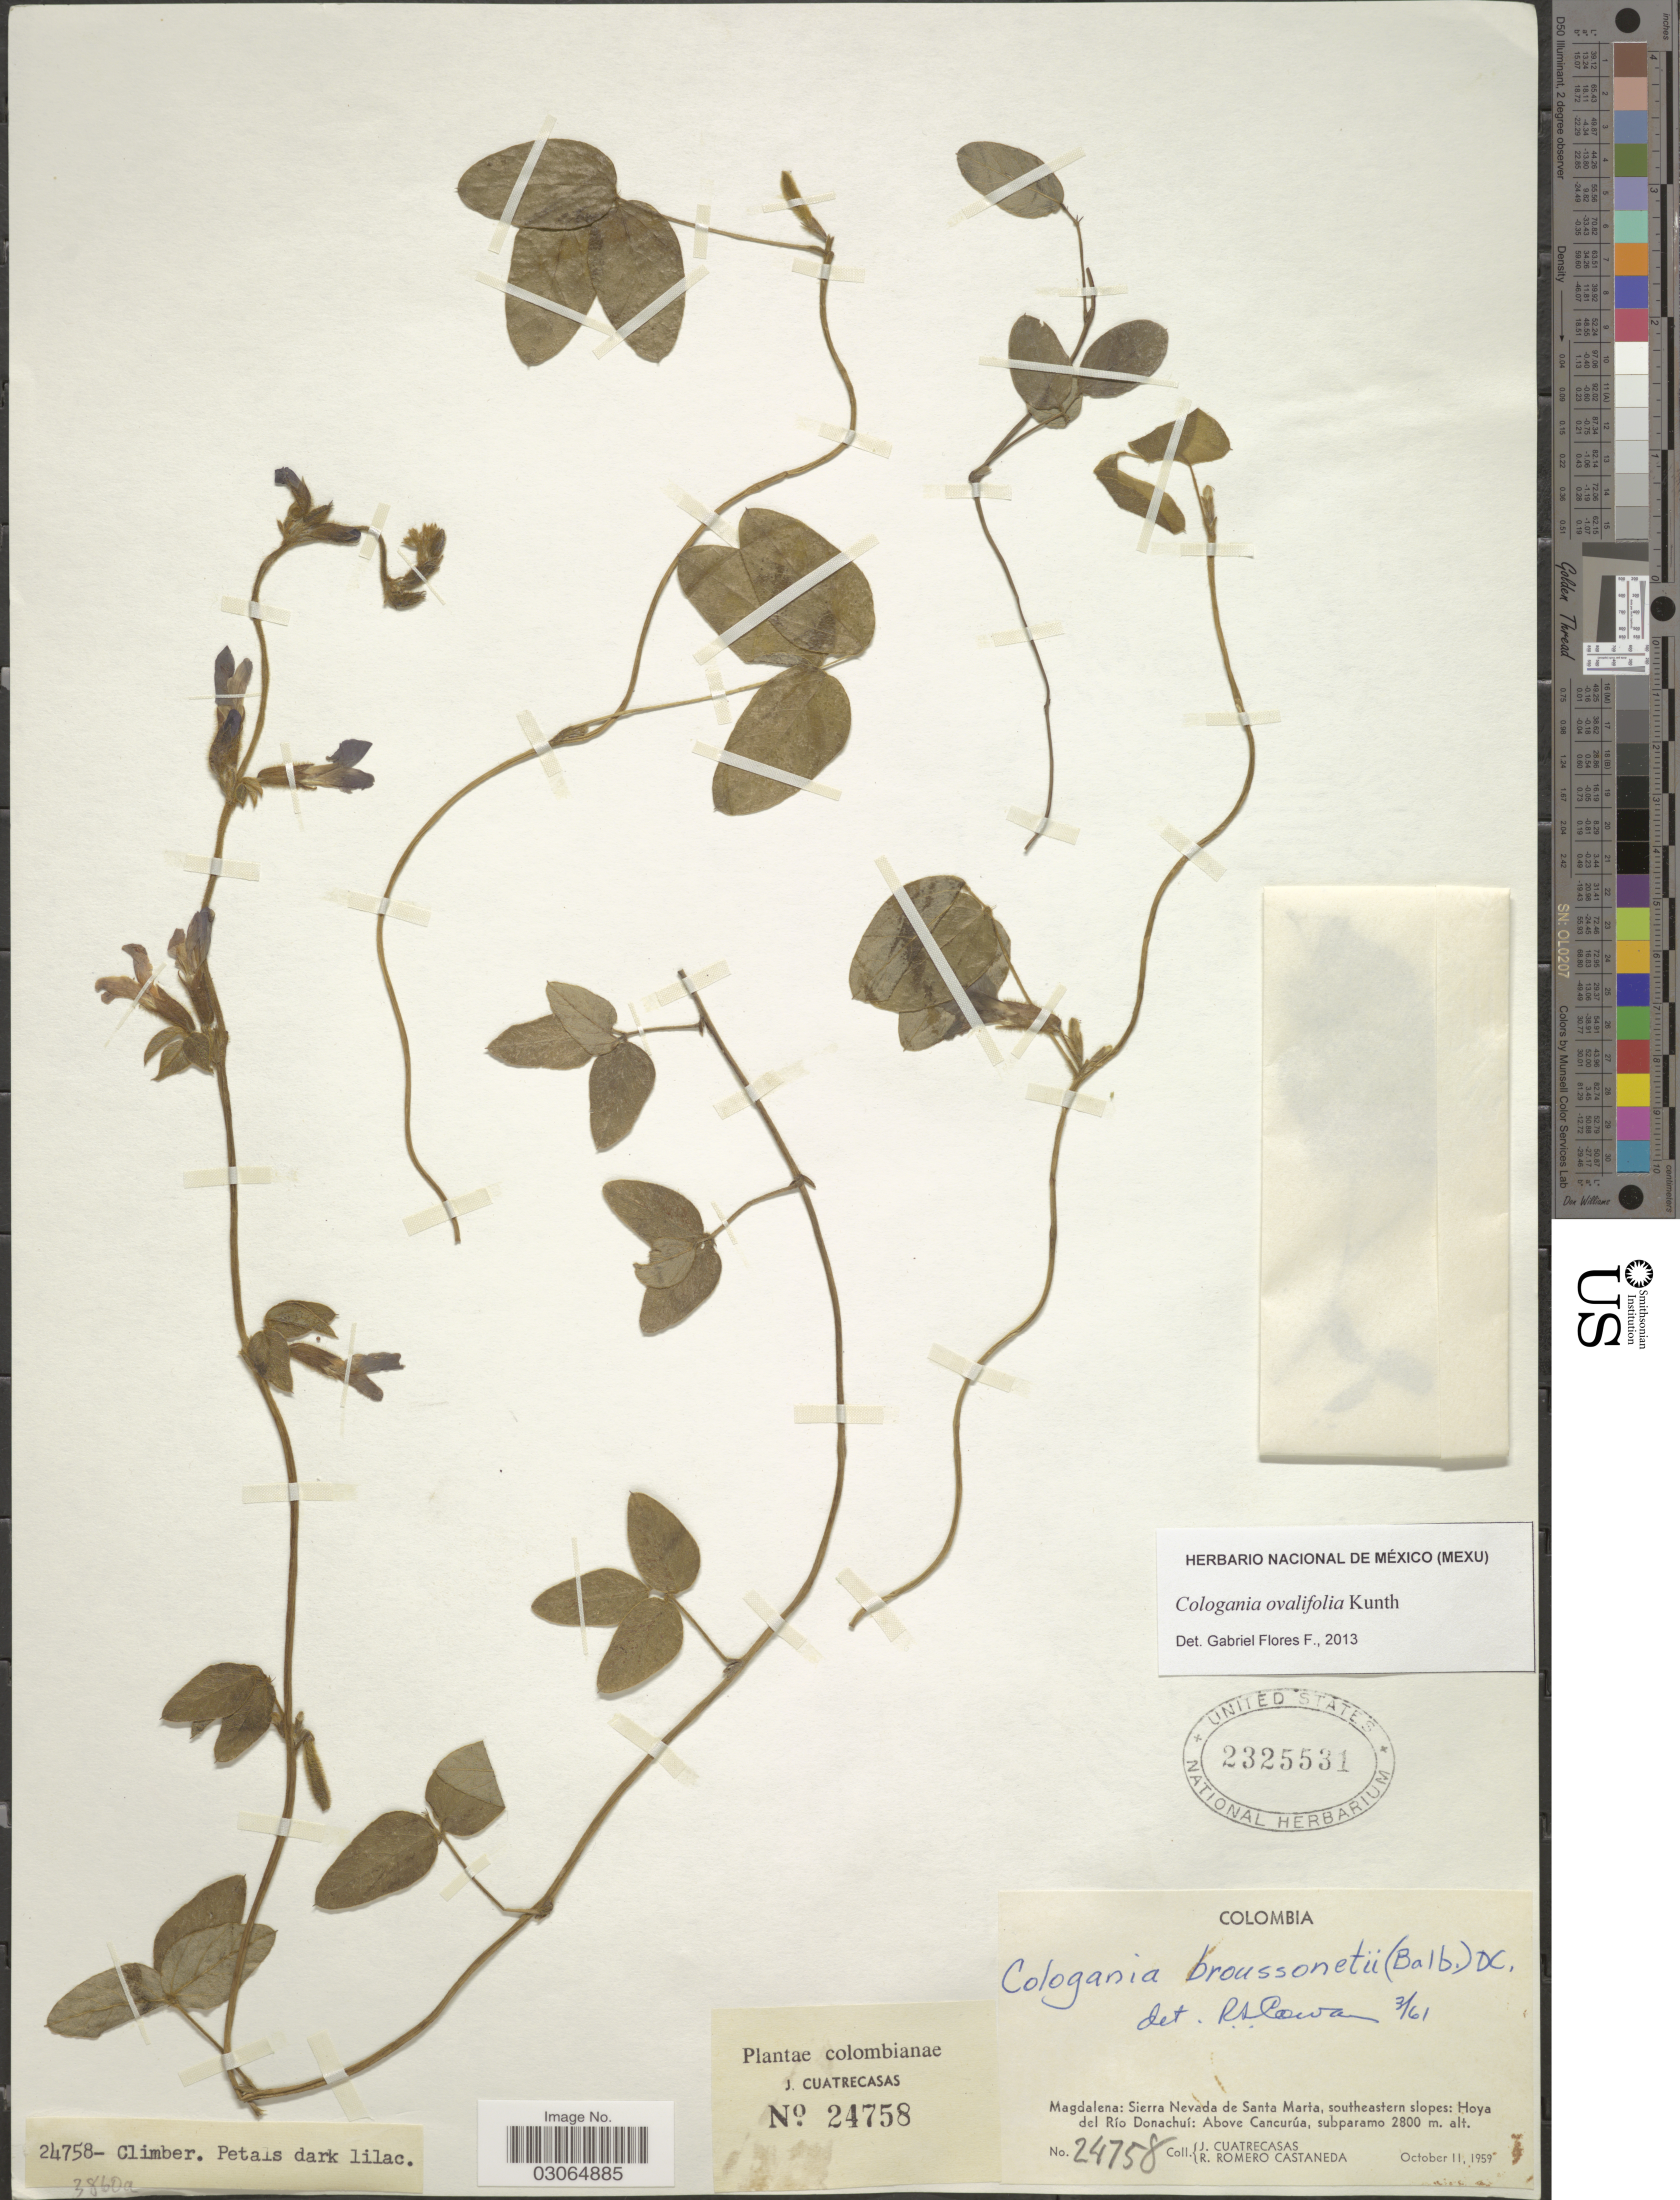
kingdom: Plantae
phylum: Tracheophyta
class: Magnoliopsida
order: Fabales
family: Fabaceae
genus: Cologania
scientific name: Cologania broussonetii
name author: (Balb.) DC.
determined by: Fearing, O. S.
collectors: J. Cuatrecasas & R. Romero Castañeda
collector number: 24758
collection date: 1959-10-11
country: Colombia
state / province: Magdalena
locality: Sierra Nevada de Santa Marta, southeastern slopes: Hoya del Río Donachuí: Above Cancurúa, subparamo.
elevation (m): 2800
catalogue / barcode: US 2325531